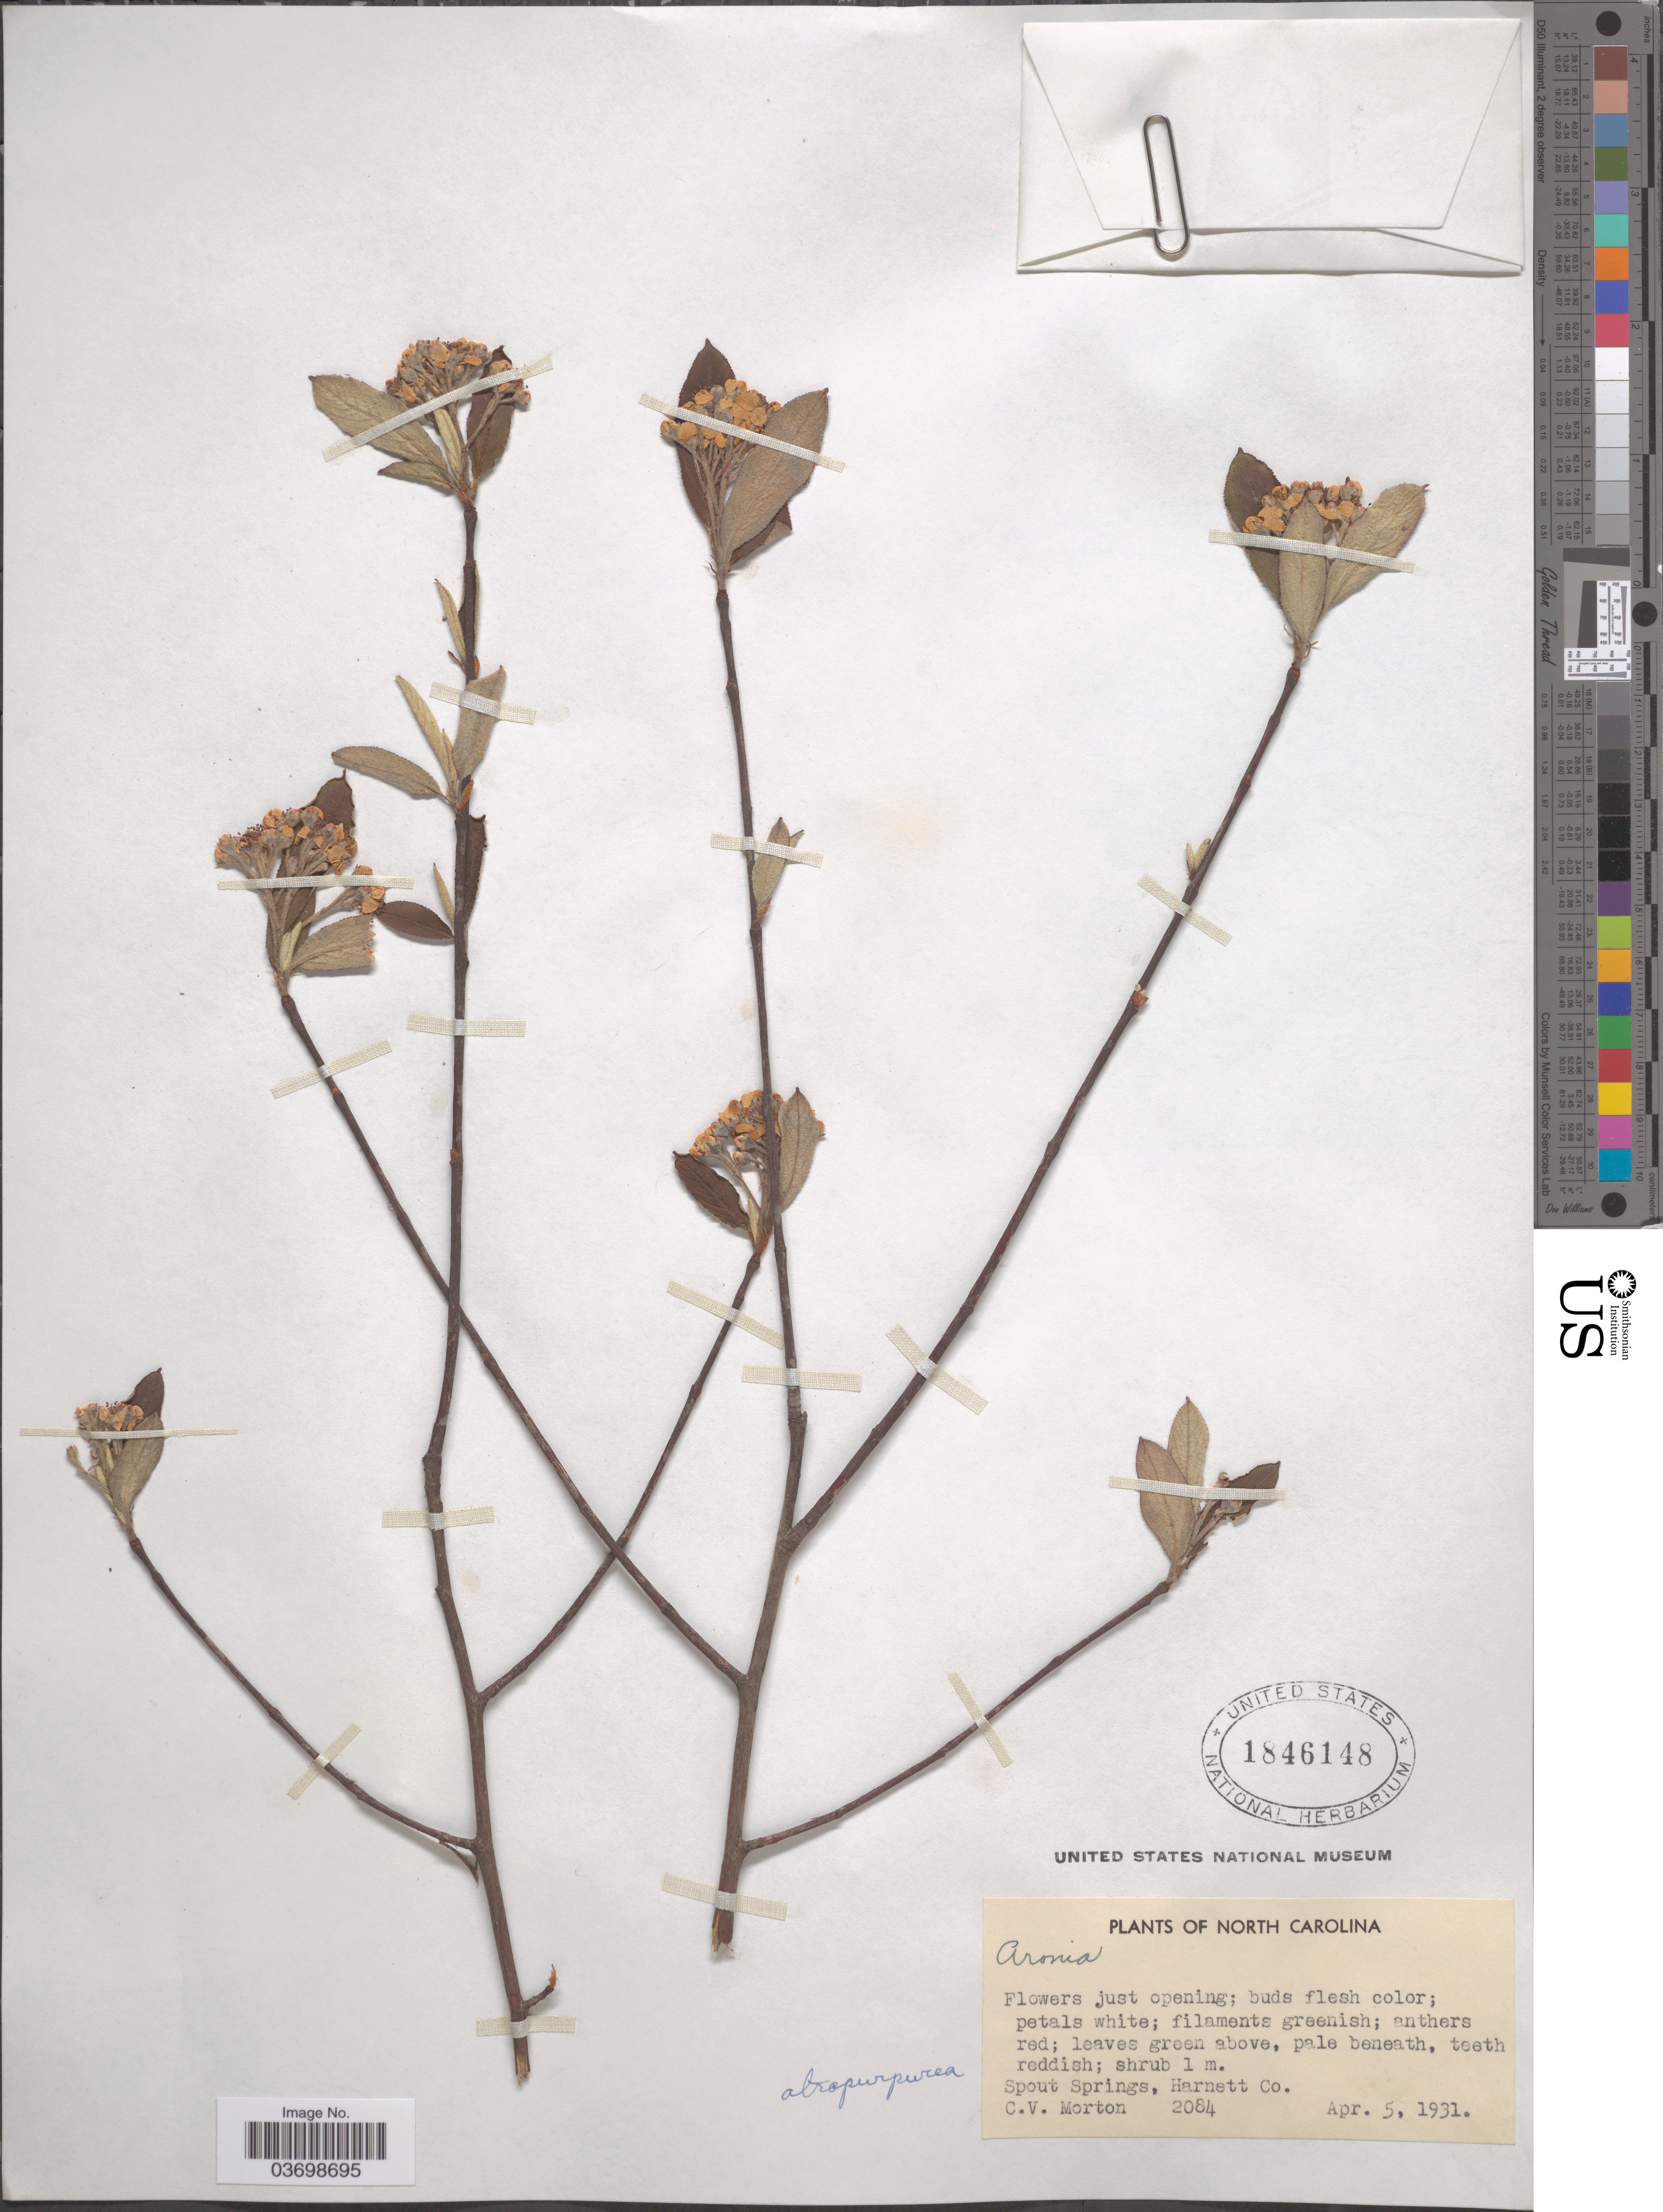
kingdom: Plantae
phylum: Tracheophyta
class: Magnoliopsida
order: Rosales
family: Rosaceae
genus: Aronia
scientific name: Aronia arbutifolia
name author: (L.) Pers.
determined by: Strong, M. T., (US), Smithsonian Institution - National Museum of Natural History (UNITED STATES)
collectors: C. V. Morton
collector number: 2084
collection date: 1931-04-05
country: United States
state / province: North Carolina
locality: Spout Springs, Harnett Co.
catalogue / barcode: US 1846148